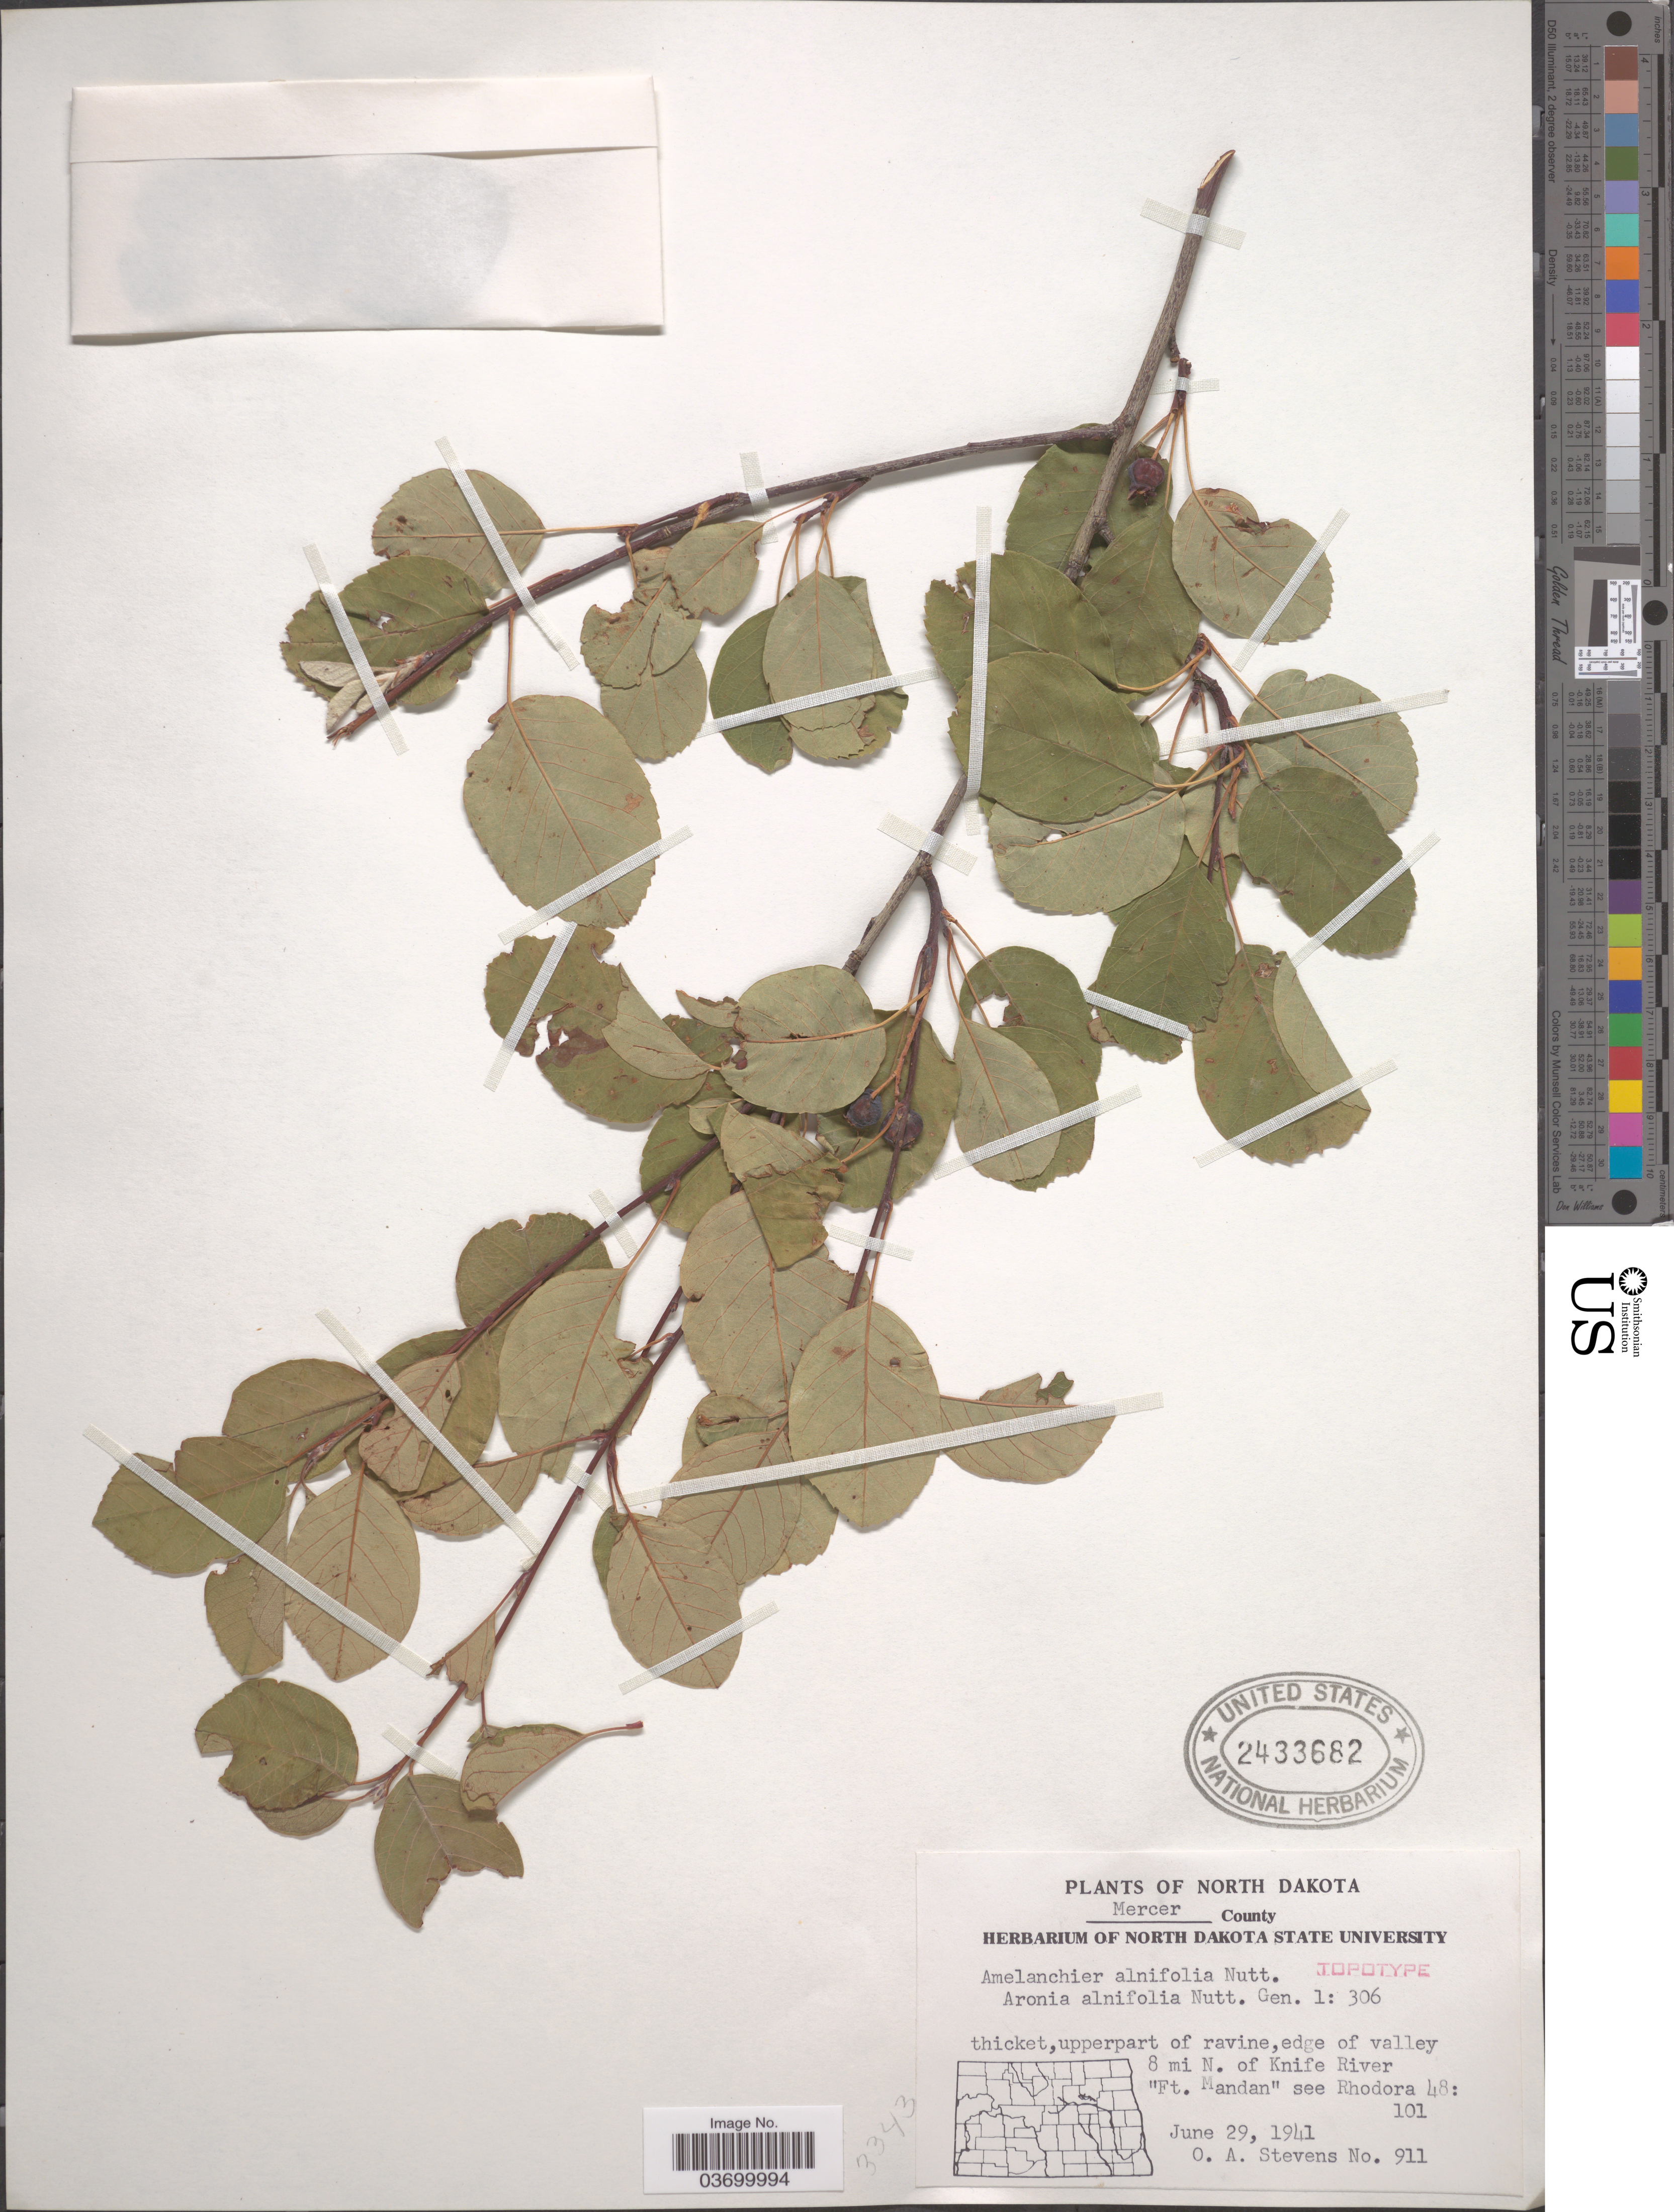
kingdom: Plantae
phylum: Tracheophyta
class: Magnoliopsida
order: Rosales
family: Rosaceae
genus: Amelanchier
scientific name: Amelanchier alnifolia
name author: (Nutt.) Nutt. ex M. Roem.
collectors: O. A. Stevens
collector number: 911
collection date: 1941-06-29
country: United States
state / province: North Dakota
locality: Mercer County. Thicket, upperpart of ravine, edge of valley 8 mi N. of Knife River. "Ft. Mandan" see Rhodora 48: 101.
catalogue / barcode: US 2433682